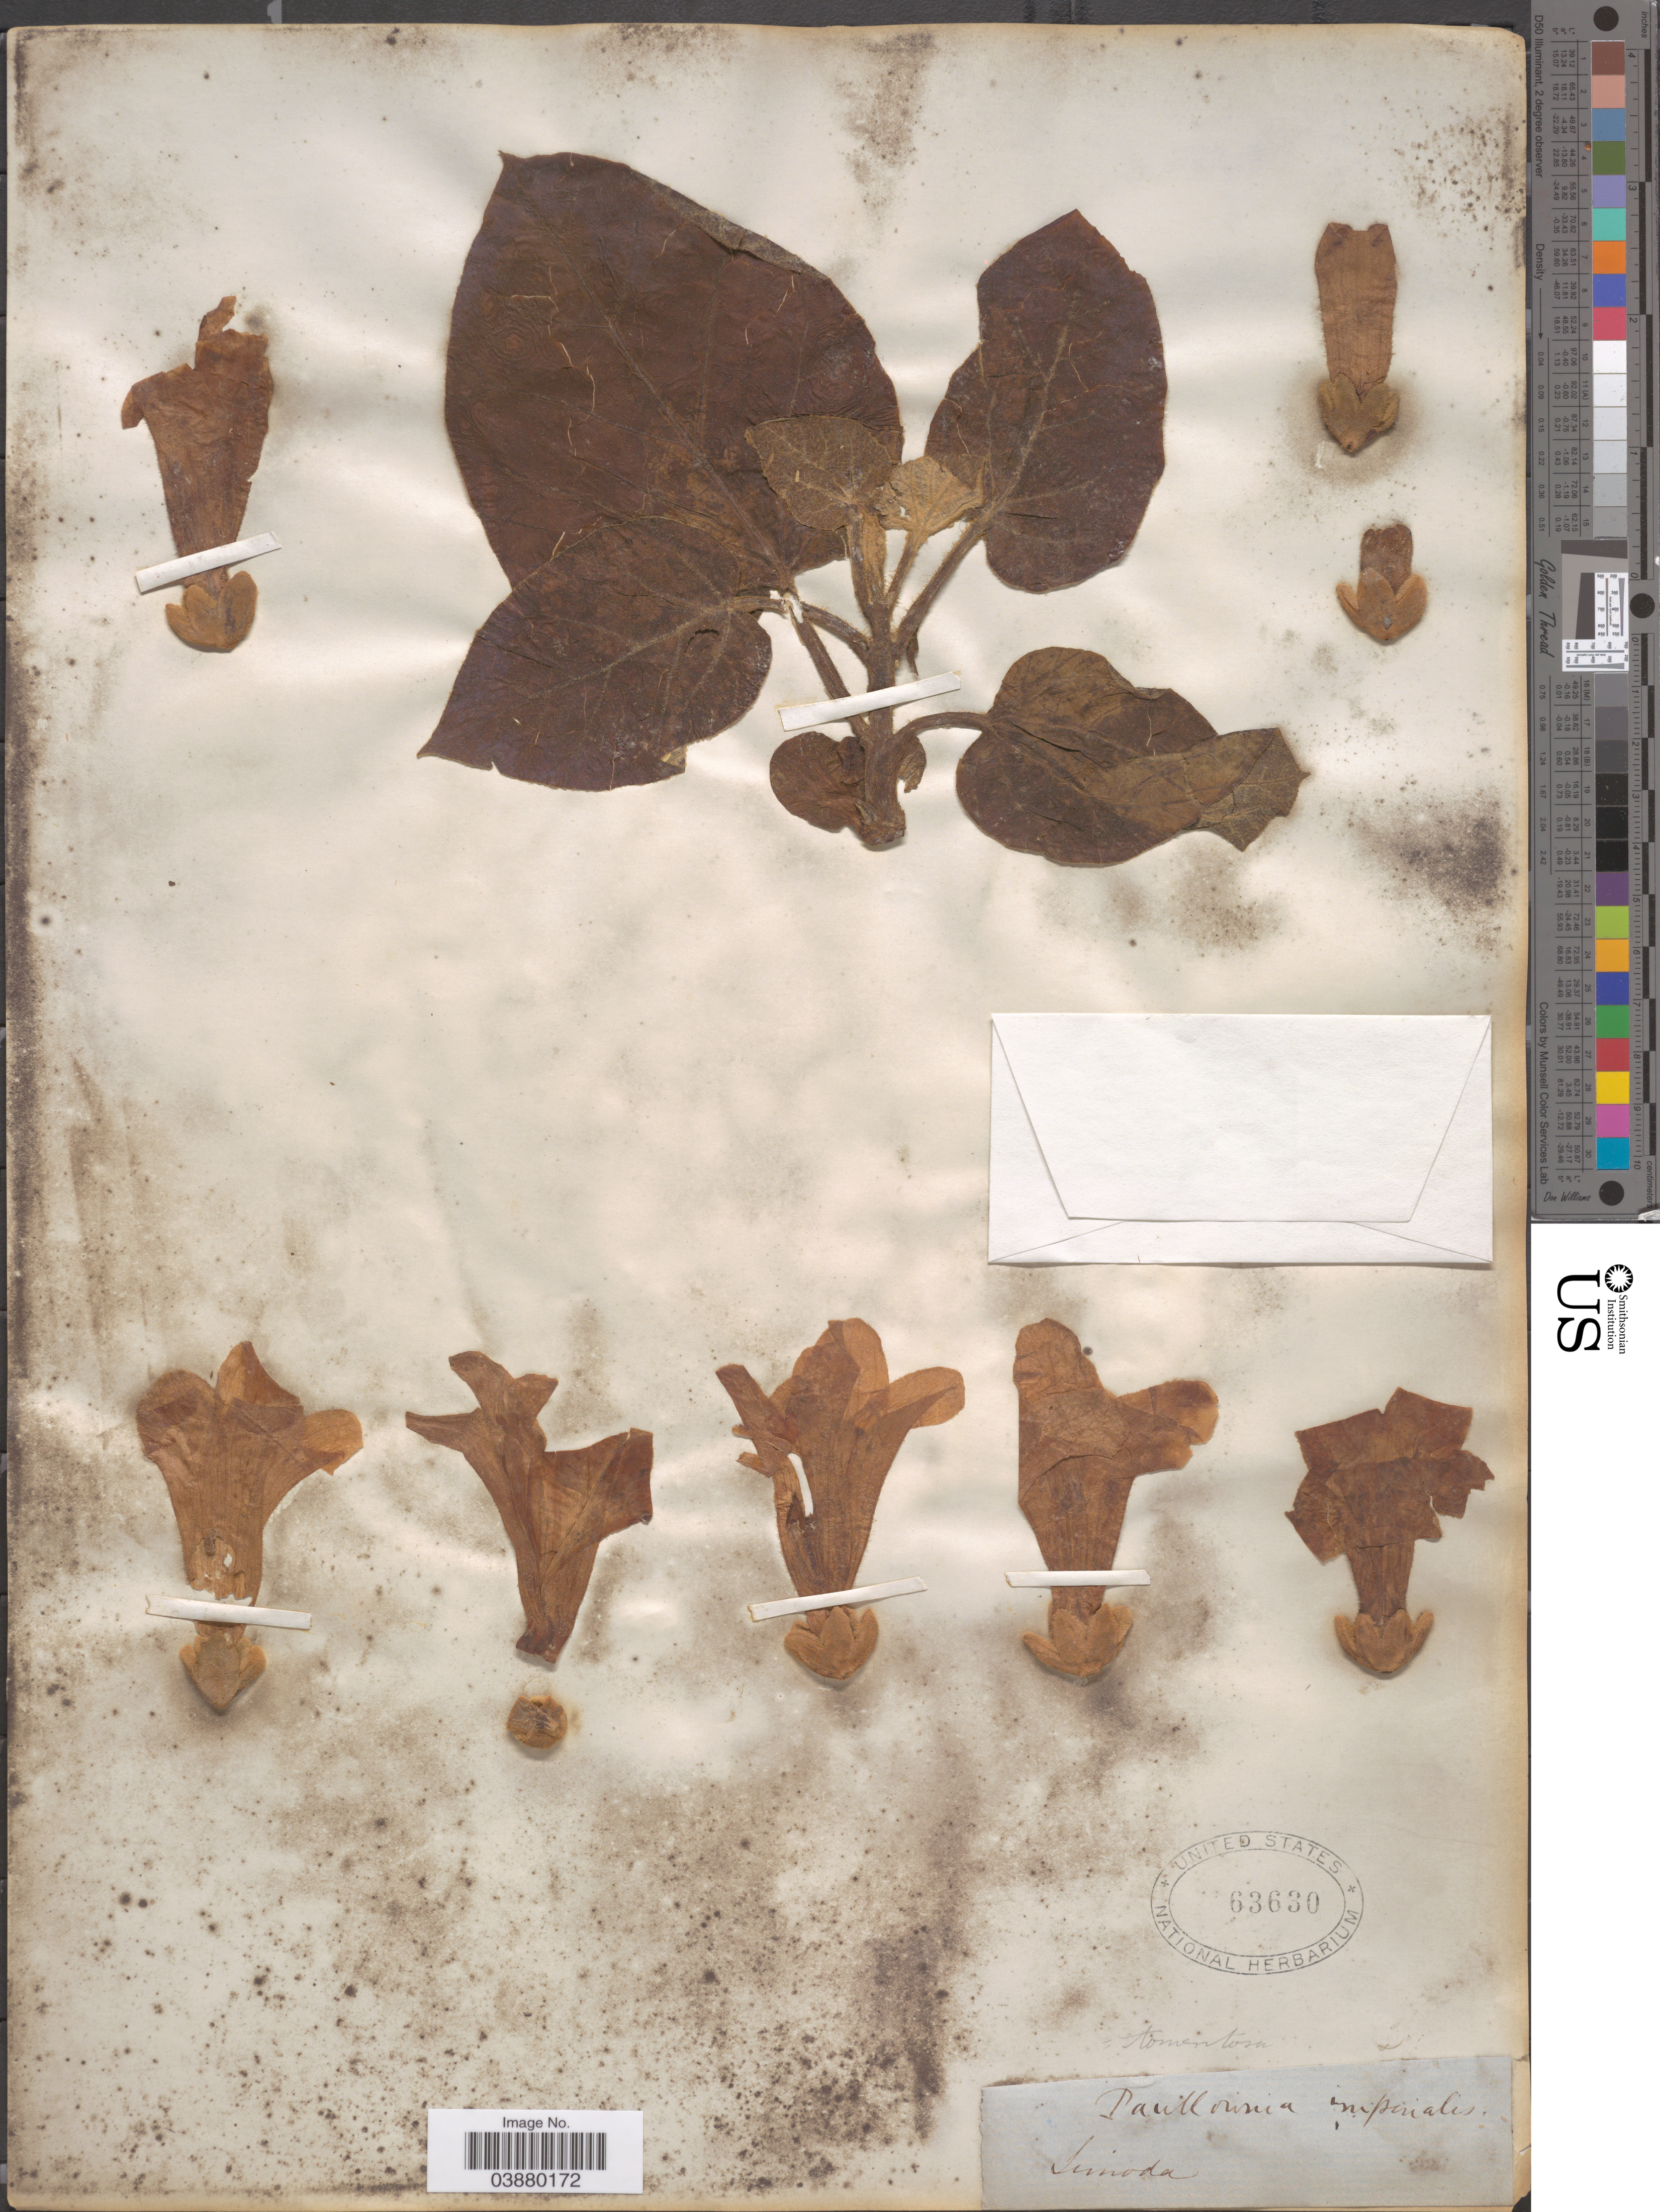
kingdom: Plantae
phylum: Tracheophyta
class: Magnoliopsida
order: Lamiales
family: Paulowniaceae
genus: Paulownia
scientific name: Paulownia tomentosa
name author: (Thunb.) Siebold & Zucc. ex Steud.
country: Japan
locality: Simoda.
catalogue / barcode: US 63630